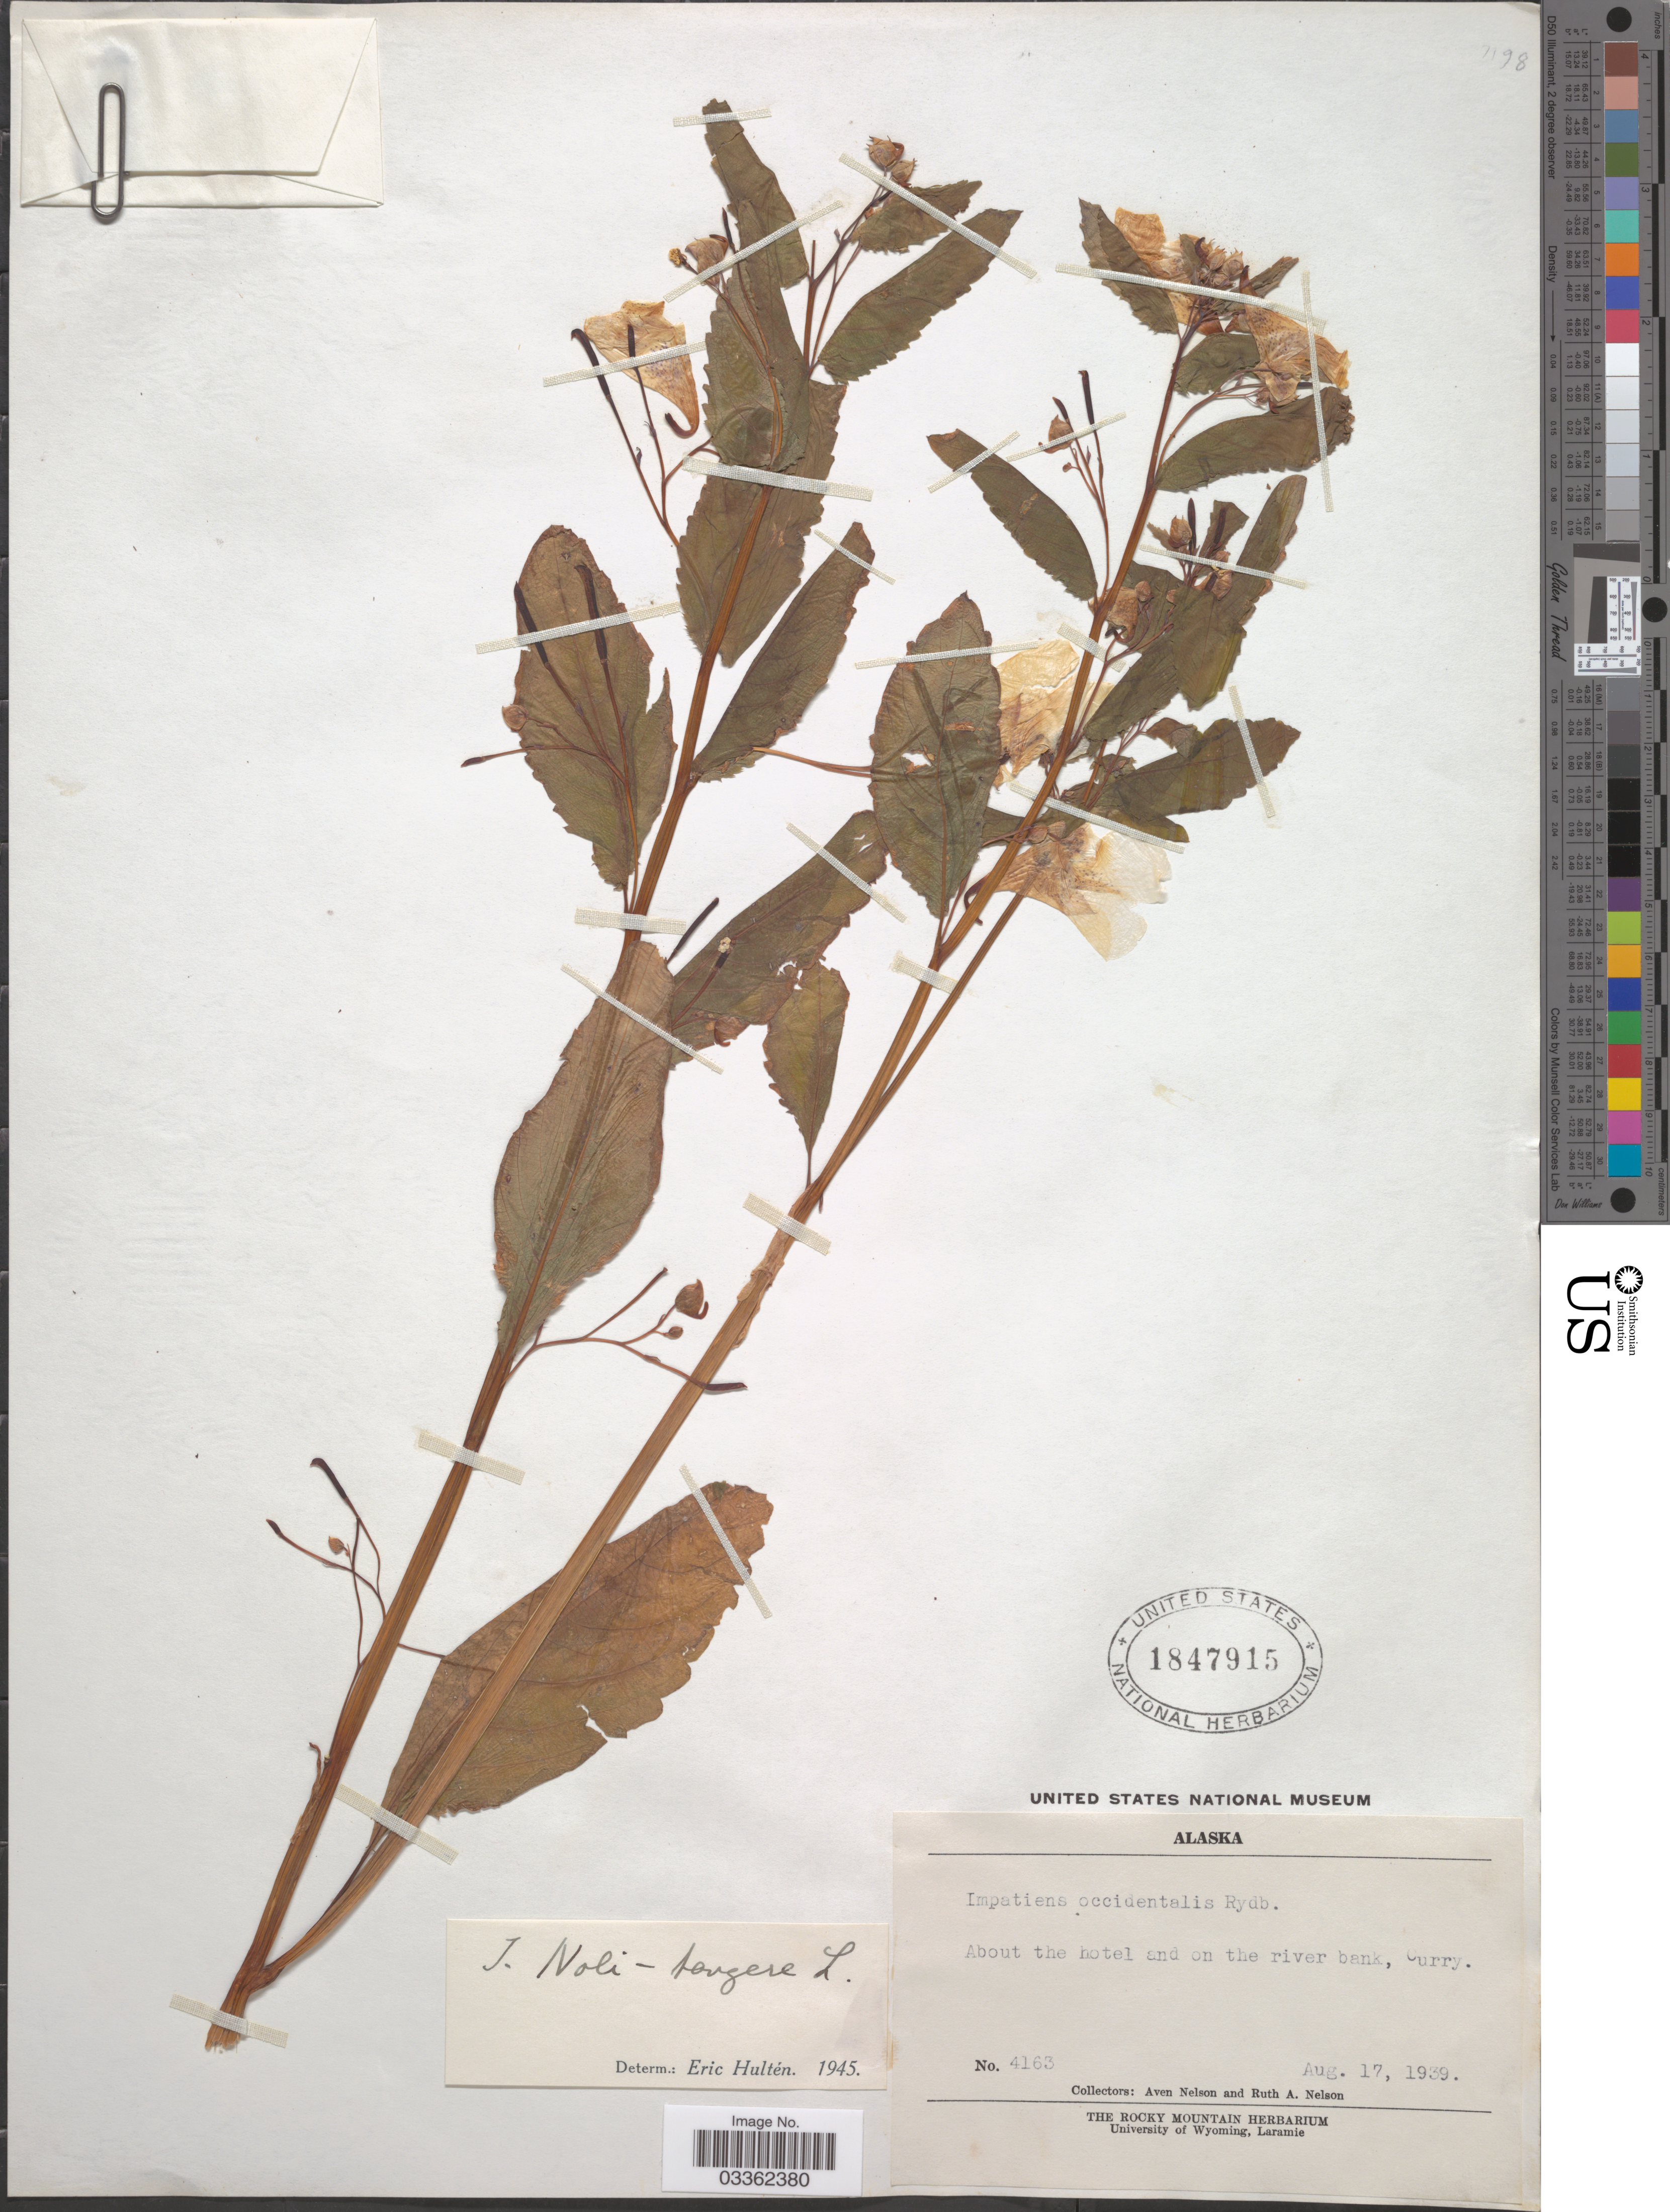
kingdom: Plantae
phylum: Tracheophyta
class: Magnoliopsida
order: Ericales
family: Balsaminaceae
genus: Impatiens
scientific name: Impatiens noli-tangere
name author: L.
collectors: A. Nelson & R. A. Nelson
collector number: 4163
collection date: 1939-08-17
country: United States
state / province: Alaska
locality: About the hotel and on the river bank, Curry.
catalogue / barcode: US 1847915